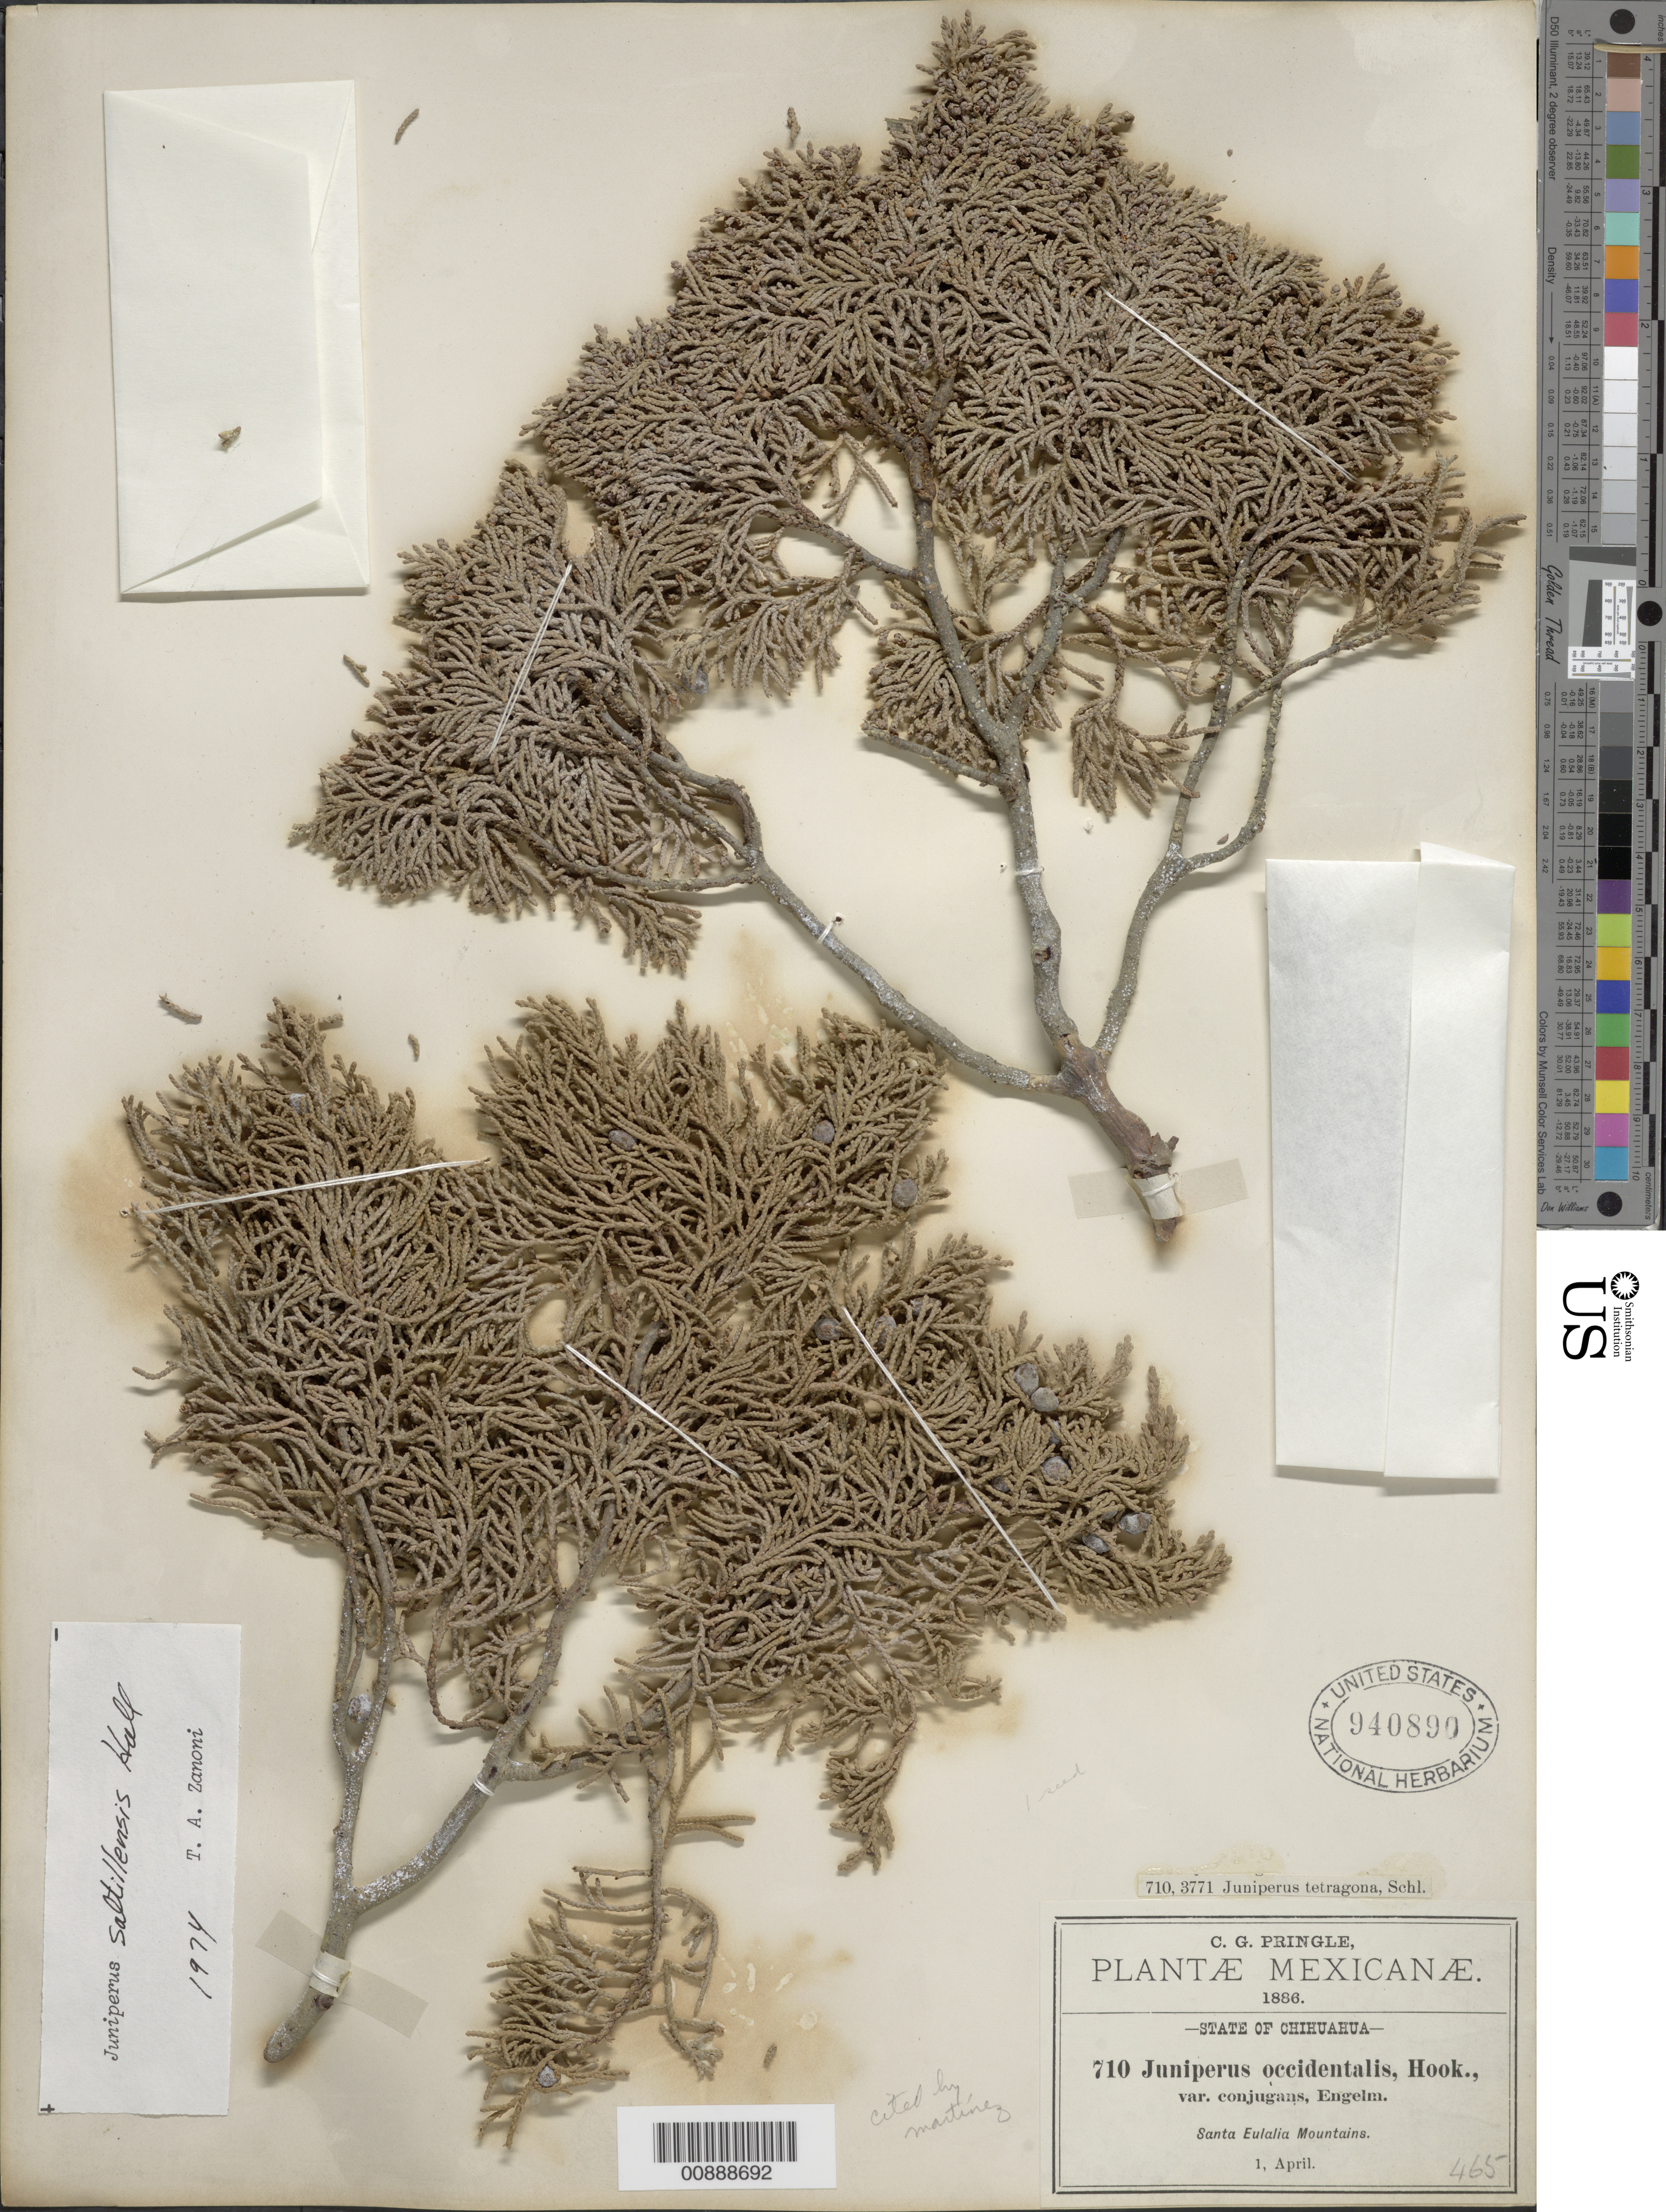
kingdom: Plantae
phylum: Tracheophyta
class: Pinopsida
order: Pinales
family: Cupressaceae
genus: Juniperus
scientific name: Juniperus saltillensis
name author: M.T. Hall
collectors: C. G. Pringle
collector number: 710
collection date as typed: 01 Apr 1886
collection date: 1886-04-01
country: Mexico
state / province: Chihuahua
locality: Santa Eulalia Mountains, Chihuahua.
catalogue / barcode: US 940890